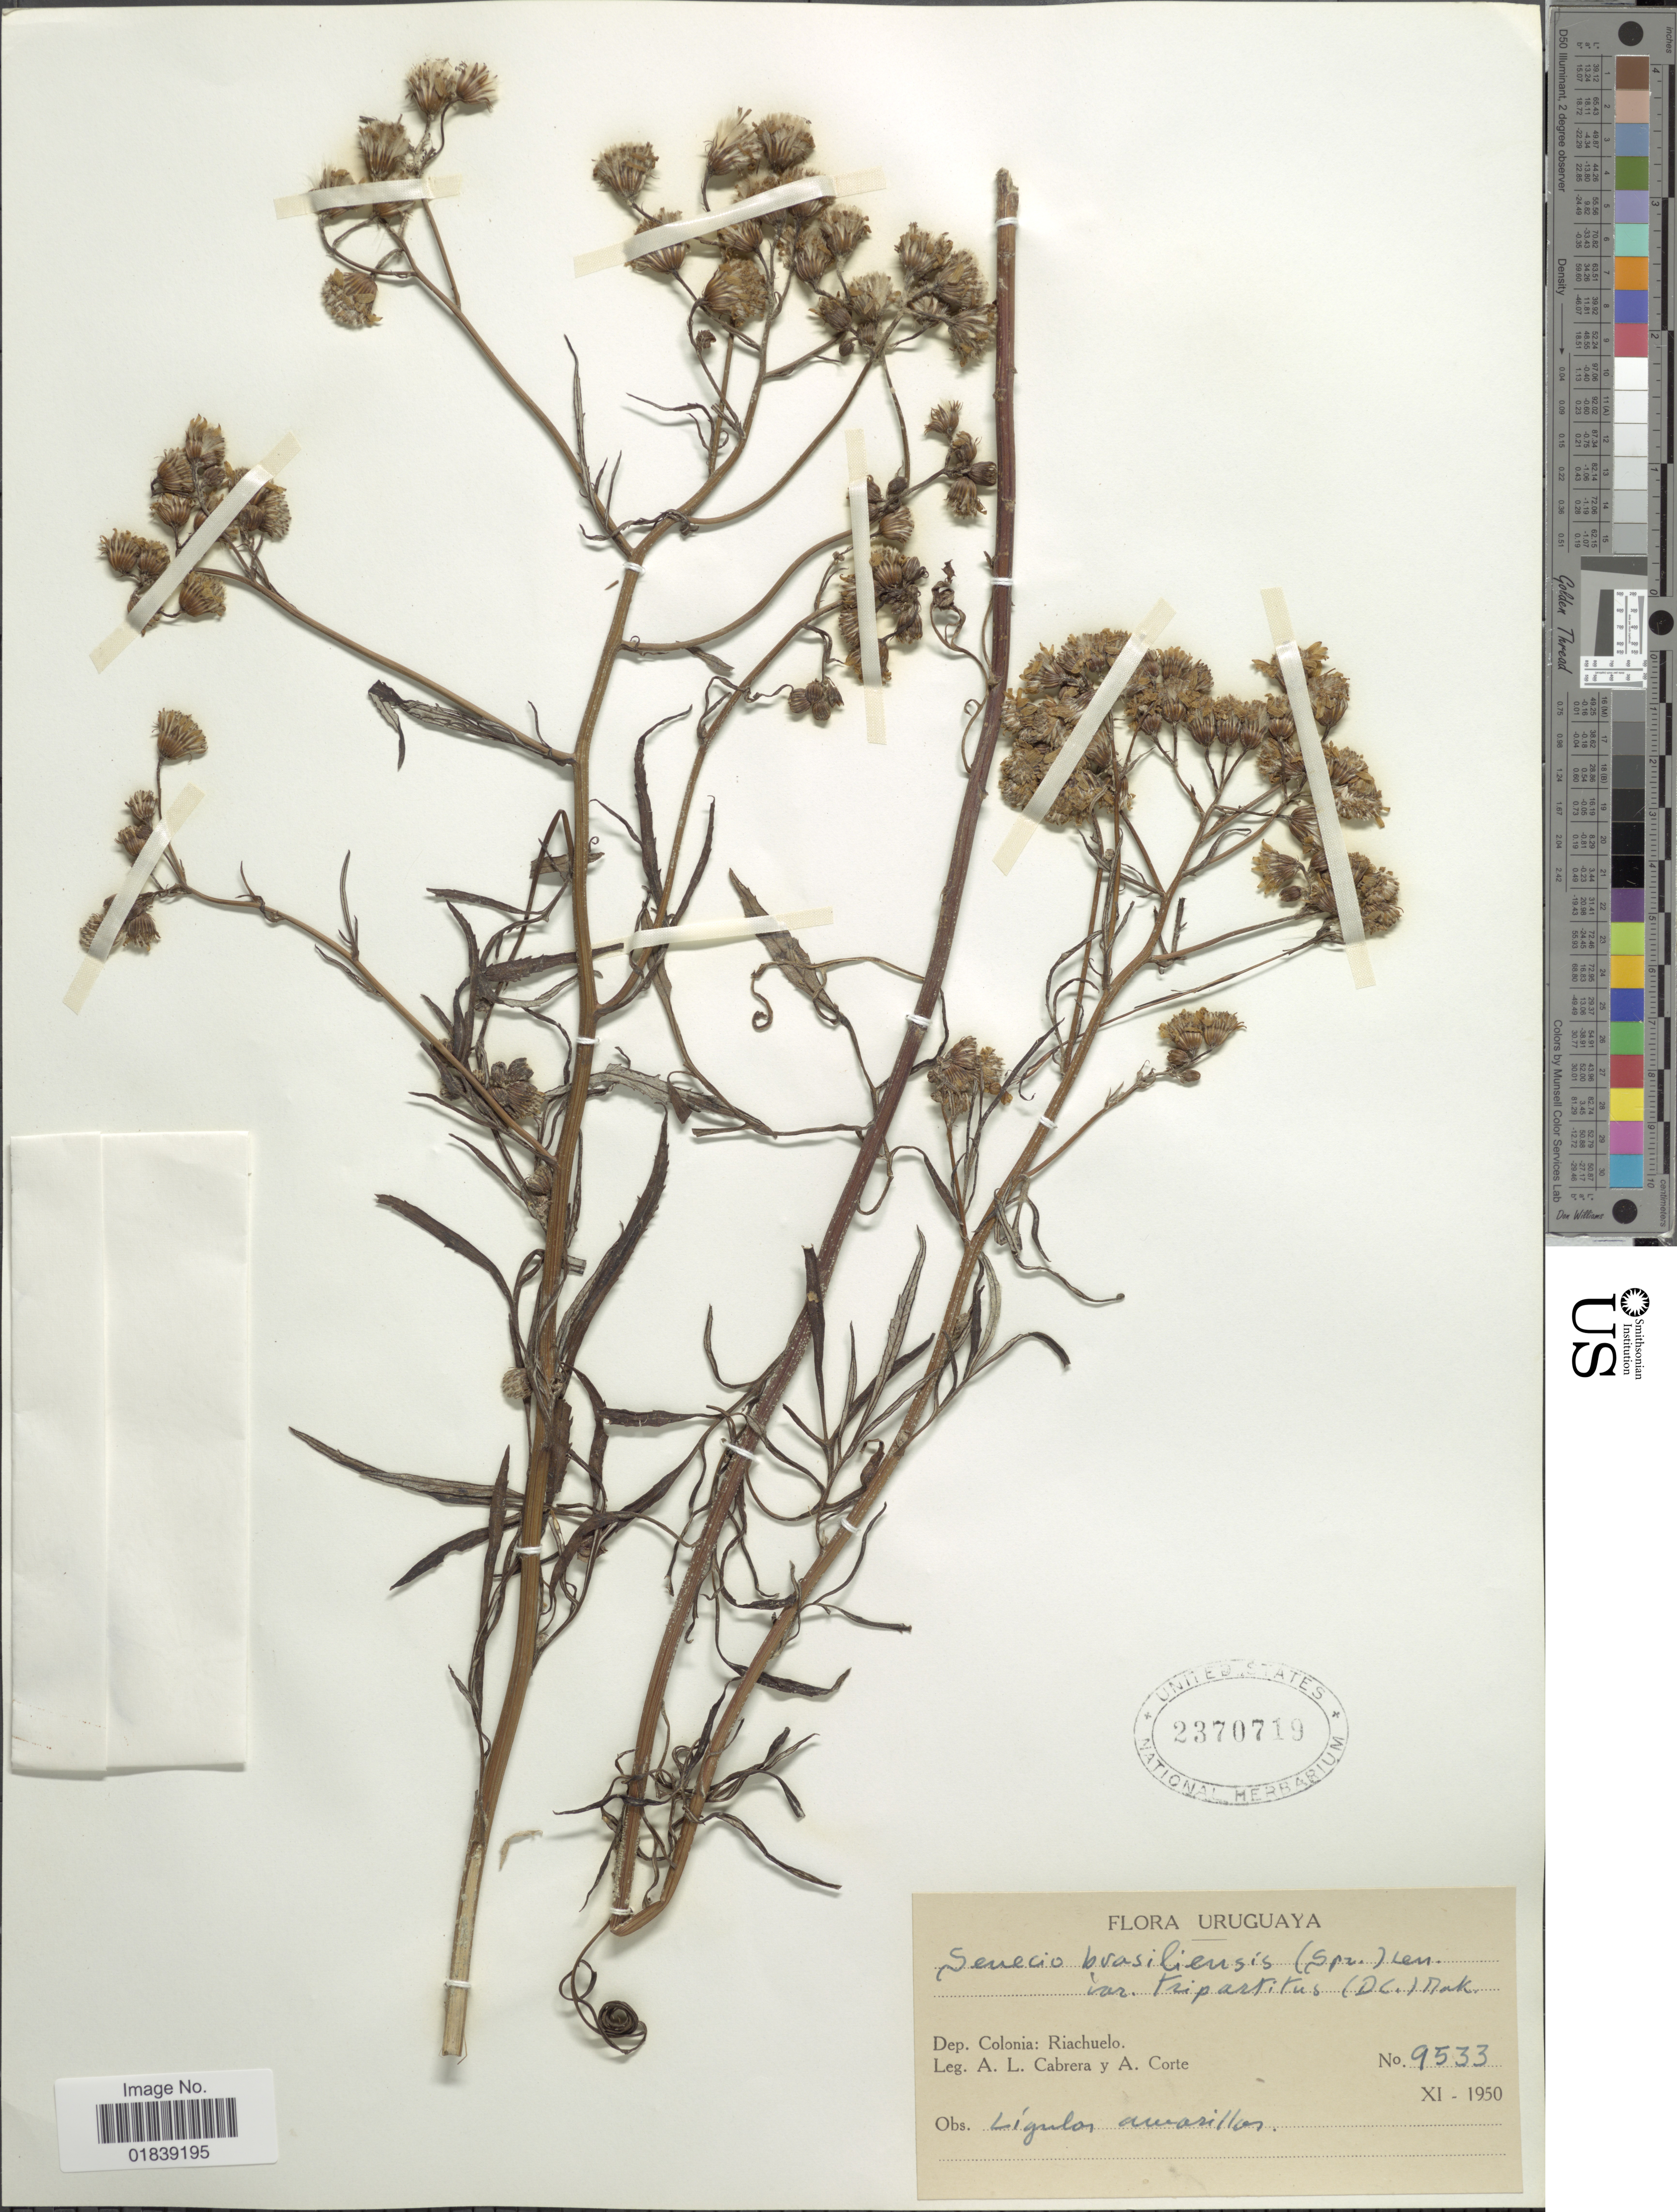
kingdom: Plantae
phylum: Tracheophyta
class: Magnoliopsida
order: Asterales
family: Asteraceae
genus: Senecio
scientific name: Senecio brasiliensis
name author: (Spreng.) Less.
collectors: A. L. Cabrera & A. Corte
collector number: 9533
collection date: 1950-11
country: Uruguay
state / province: Colonia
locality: Riachuelo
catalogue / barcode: US 2370719